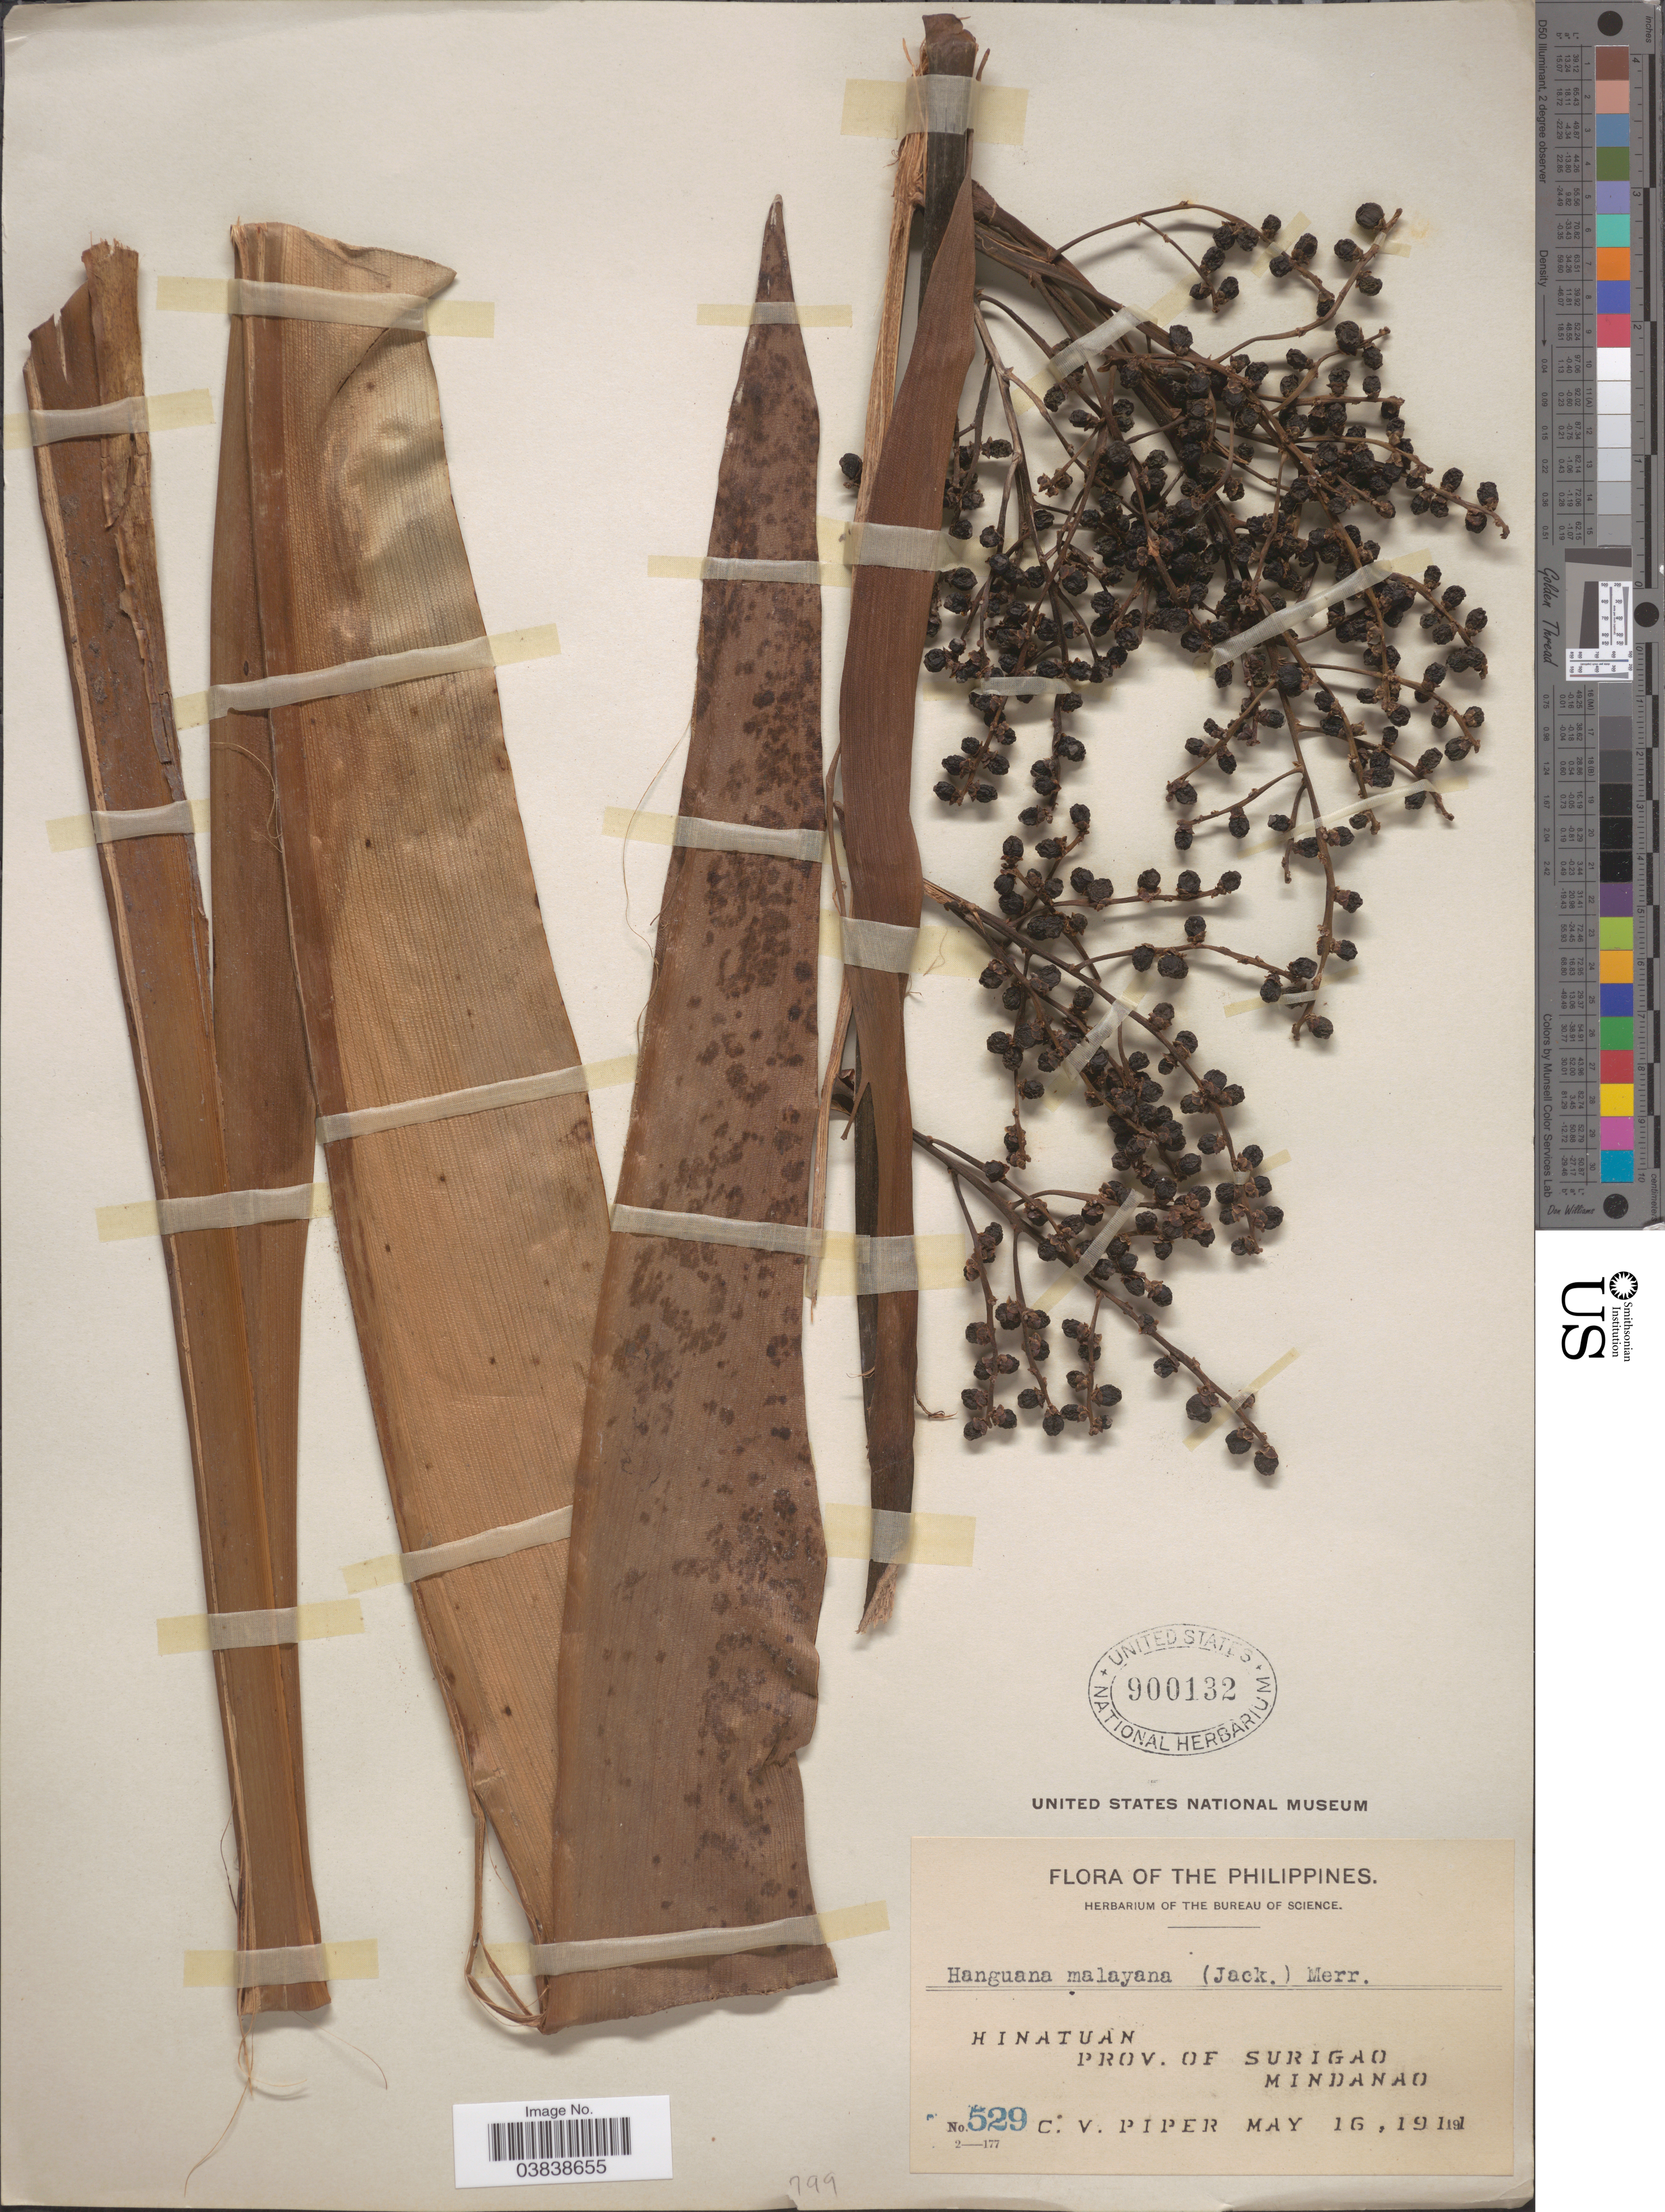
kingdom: Plantae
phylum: Tracheophyta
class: Liliopsida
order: Commelinales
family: Hanguanaceae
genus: Hanguana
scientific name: Hanguana malayana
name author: (Jack) Merr.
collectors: C. V. Piper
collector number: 529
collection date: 1911-05-16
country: Philippines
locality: Hinatuan. Prov. of Surigao. Mindanao.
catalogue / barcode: US 900132